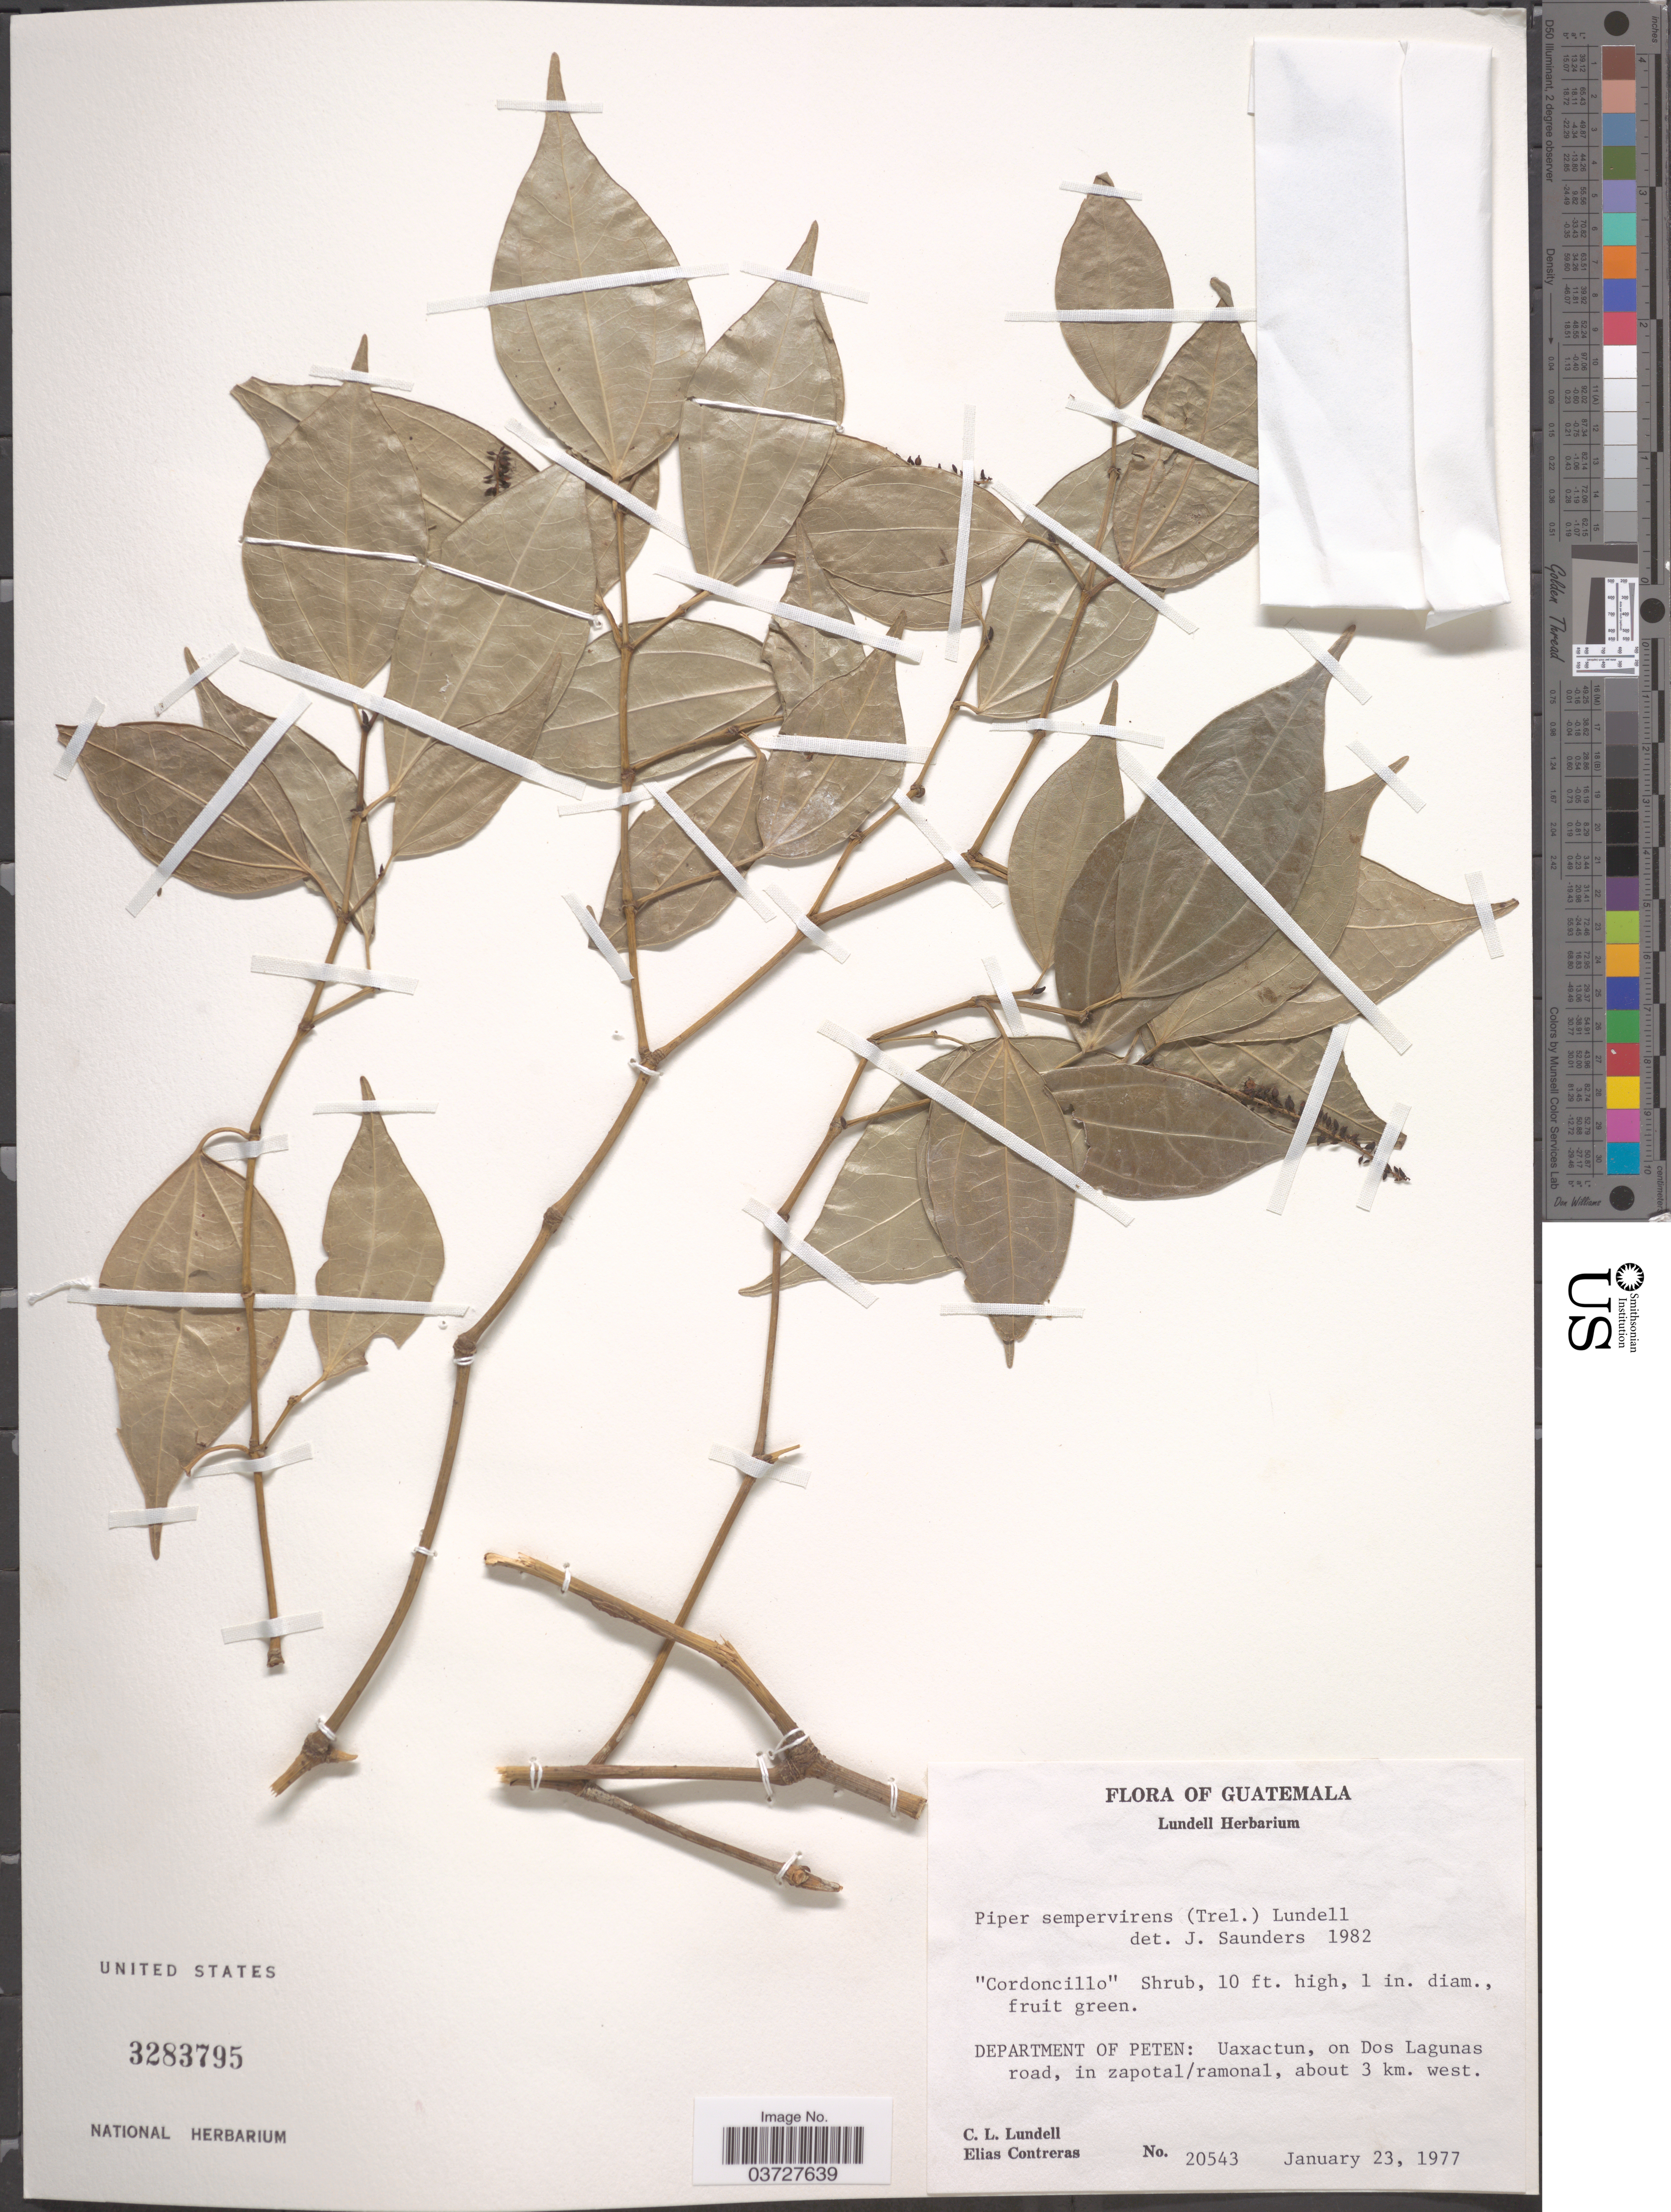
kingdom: Plantae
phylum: Tracheophyta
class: Magnoliopsida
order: Piperales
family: Piperaceae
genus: Piper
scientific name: Piper neesianum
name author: C. DC.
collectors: C. L. Lundell & E. Contreras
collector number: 20543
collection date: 1977-01-23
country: Guatemala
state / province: El Peten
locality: Department of Peten: Uaxactun, on Dos Lagunas road, in zapatal/ramonal, about 3 km. west.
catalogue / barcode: US 3283795